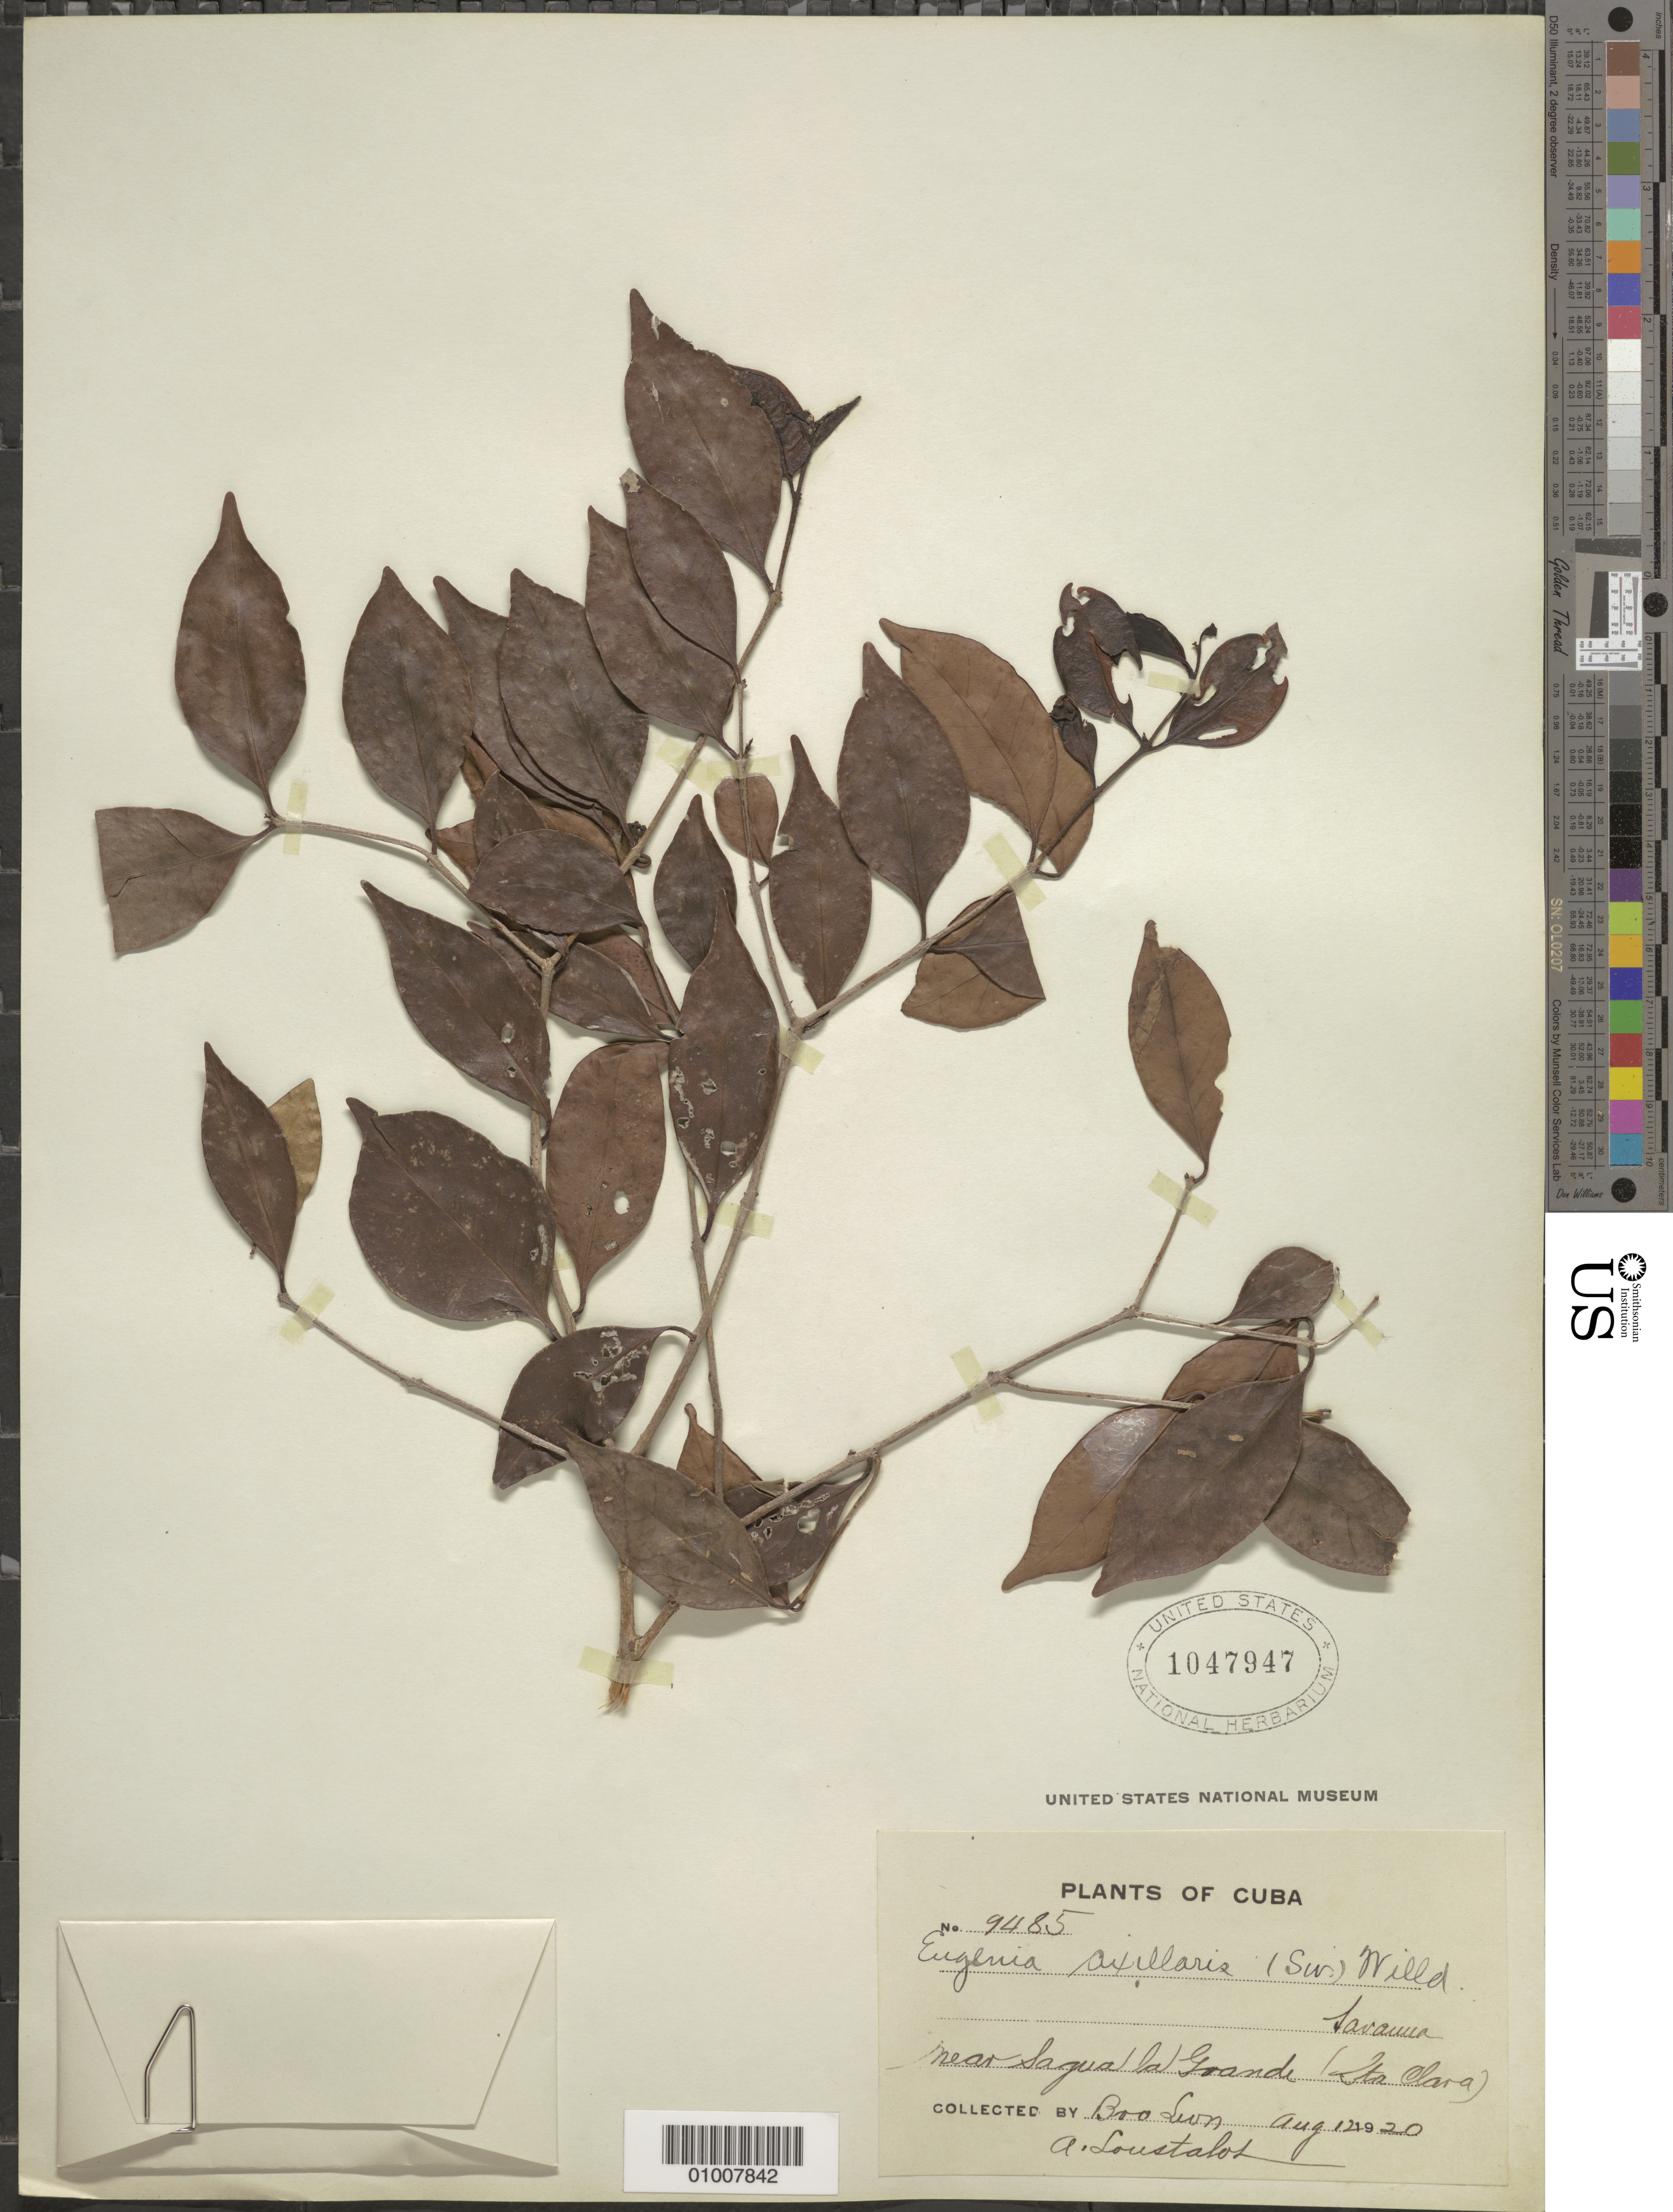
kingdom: Plantae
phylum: Tracheophyta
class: Magnoliopsida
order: Myrtales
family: Myrtaceae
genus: Eugenia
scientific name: Eugenia axillaris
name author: (Sw.) Willd.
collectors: Bro. León & A. Loustalot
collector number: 9485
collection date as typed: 12 Aug 1920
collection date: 1920-08-12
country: Cuba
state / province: Villa Clara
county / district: Santa Clara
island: Cuba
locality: Near Sagua la Grande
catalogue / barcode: US 1047947